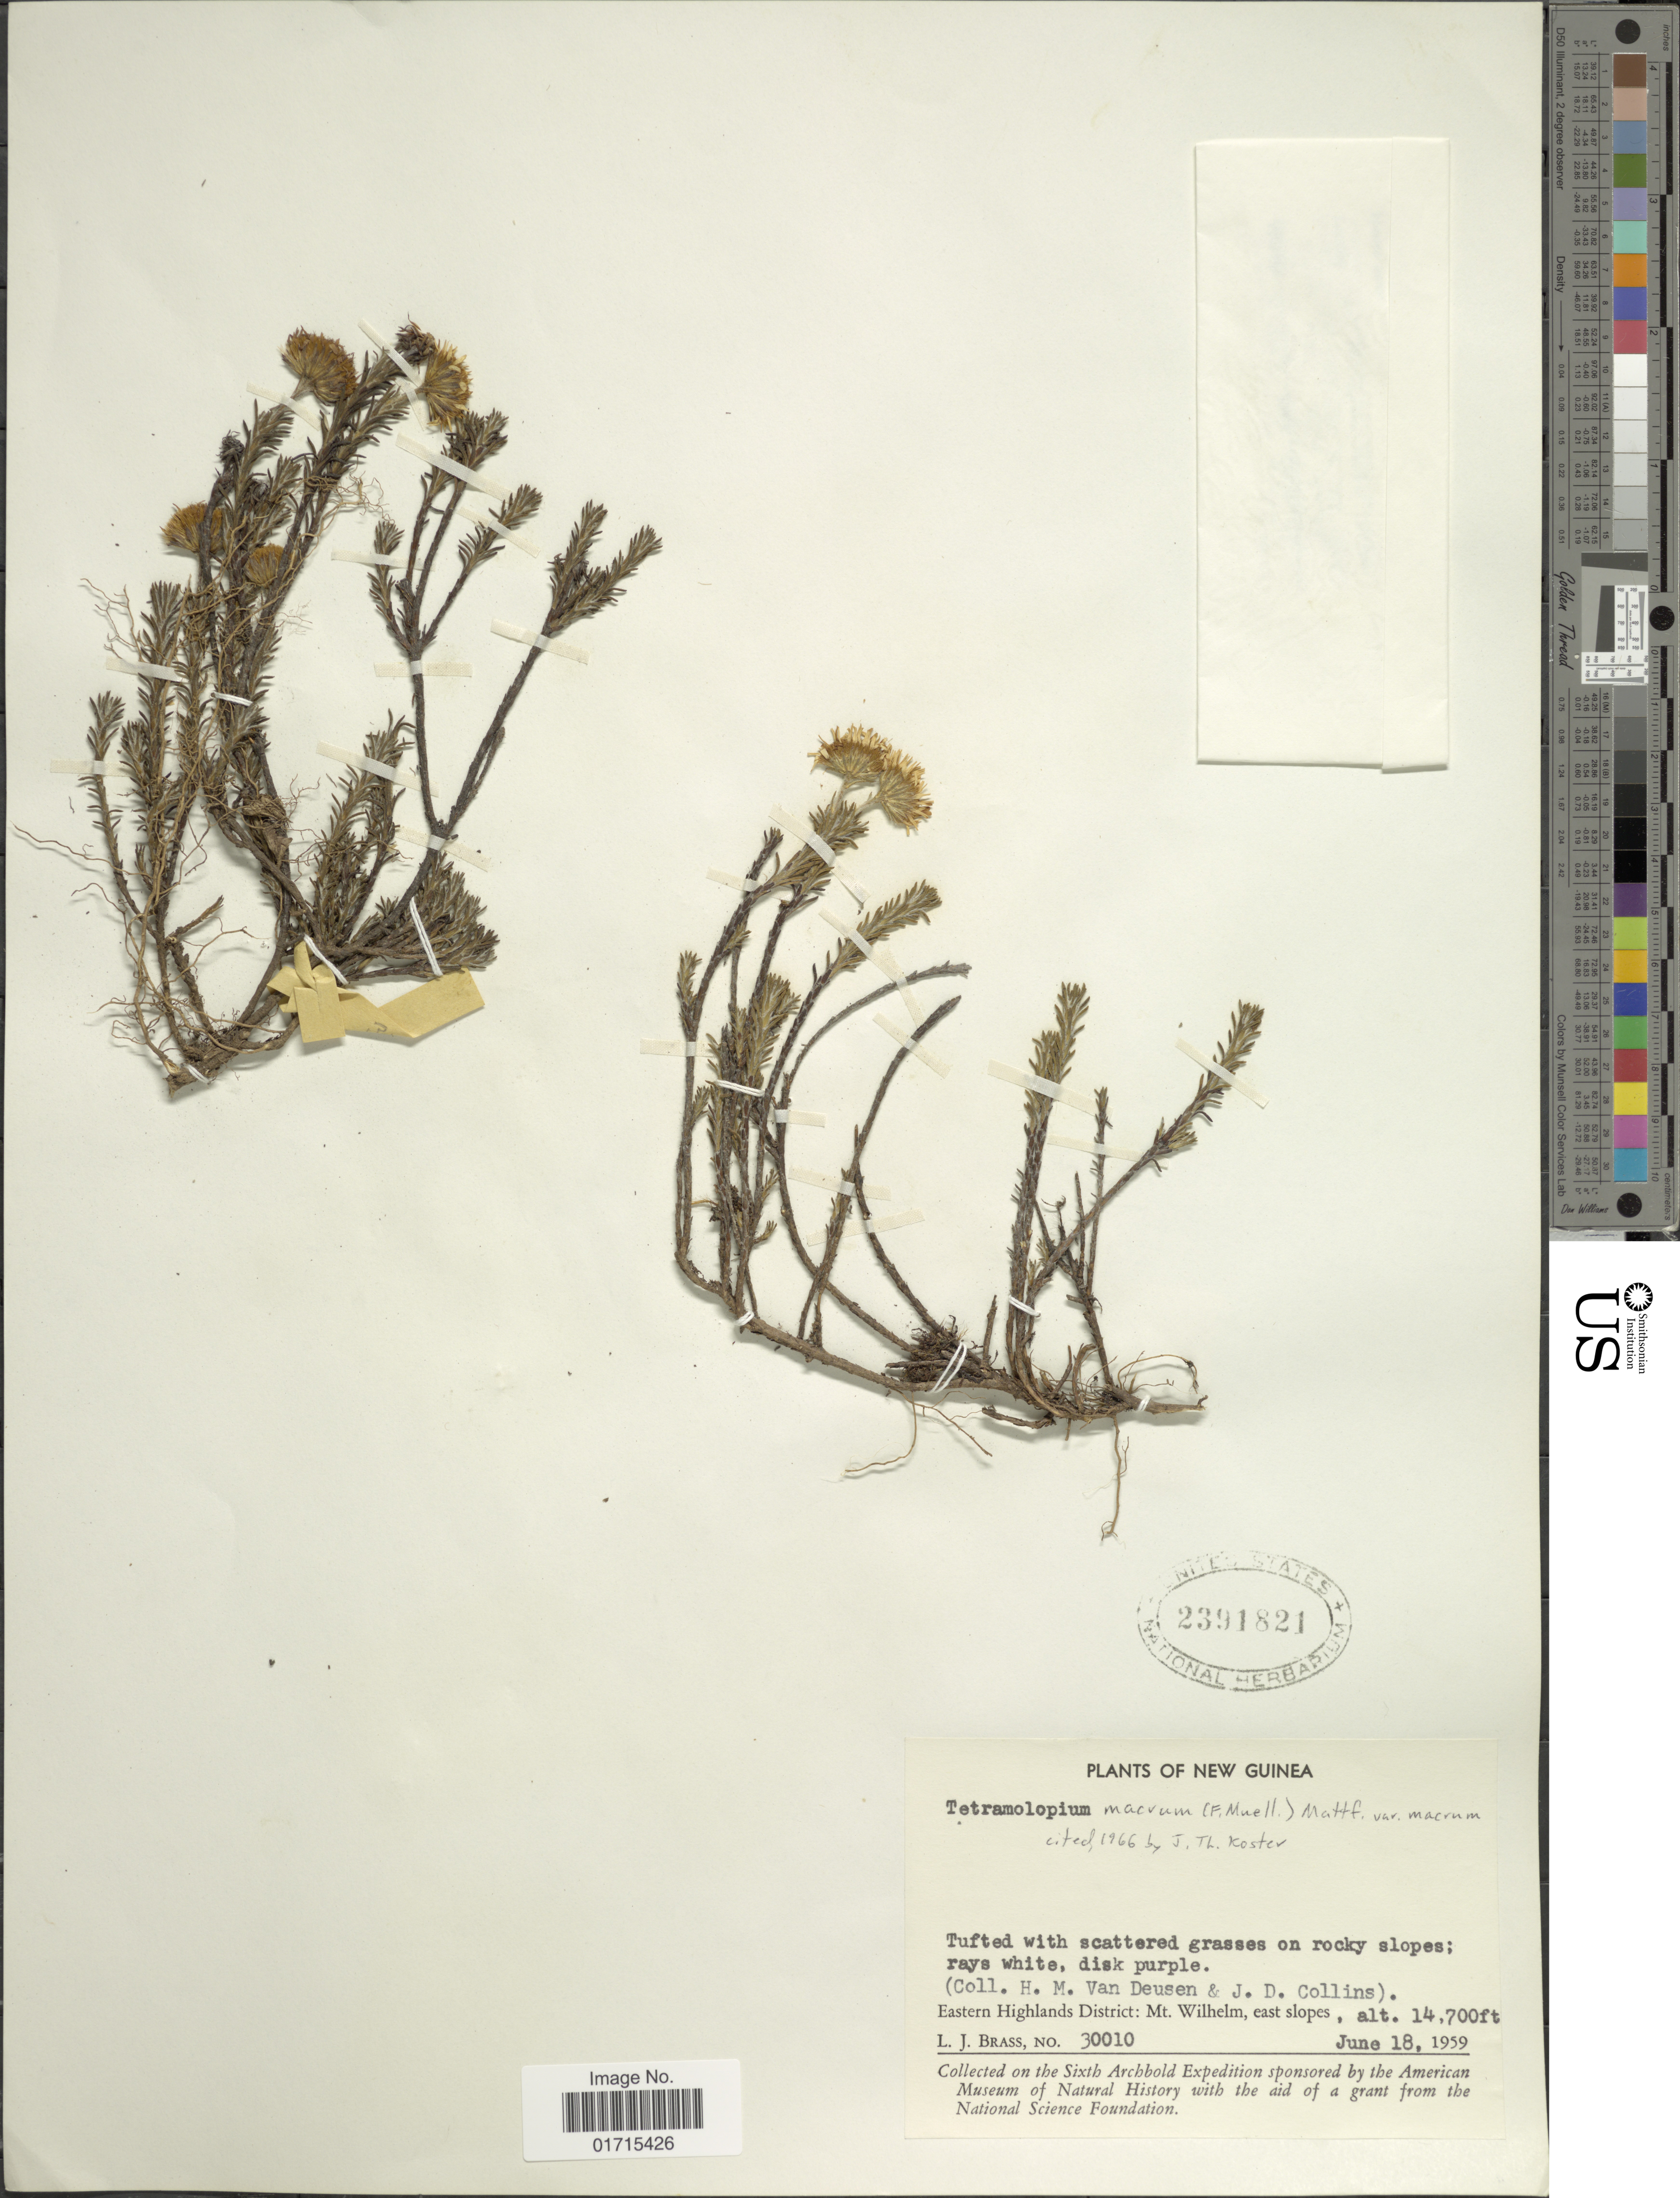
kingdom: Plantae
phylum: Tracheophyta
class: Magnoliopsida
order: Asterales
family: Asteraceae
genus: Tetramolopium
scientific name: Tetramolopium macrum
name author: (F. Muell.) Mattf.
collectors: H. Van Deusen, J. Collins & L. J. Brass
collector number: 30010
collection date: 1959-06-18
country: Papua New Guinea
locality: Eastern Highlands District: Mt. Wilhelm, east slopes, New Guinea.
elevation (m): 4481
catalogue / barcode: US 2391821